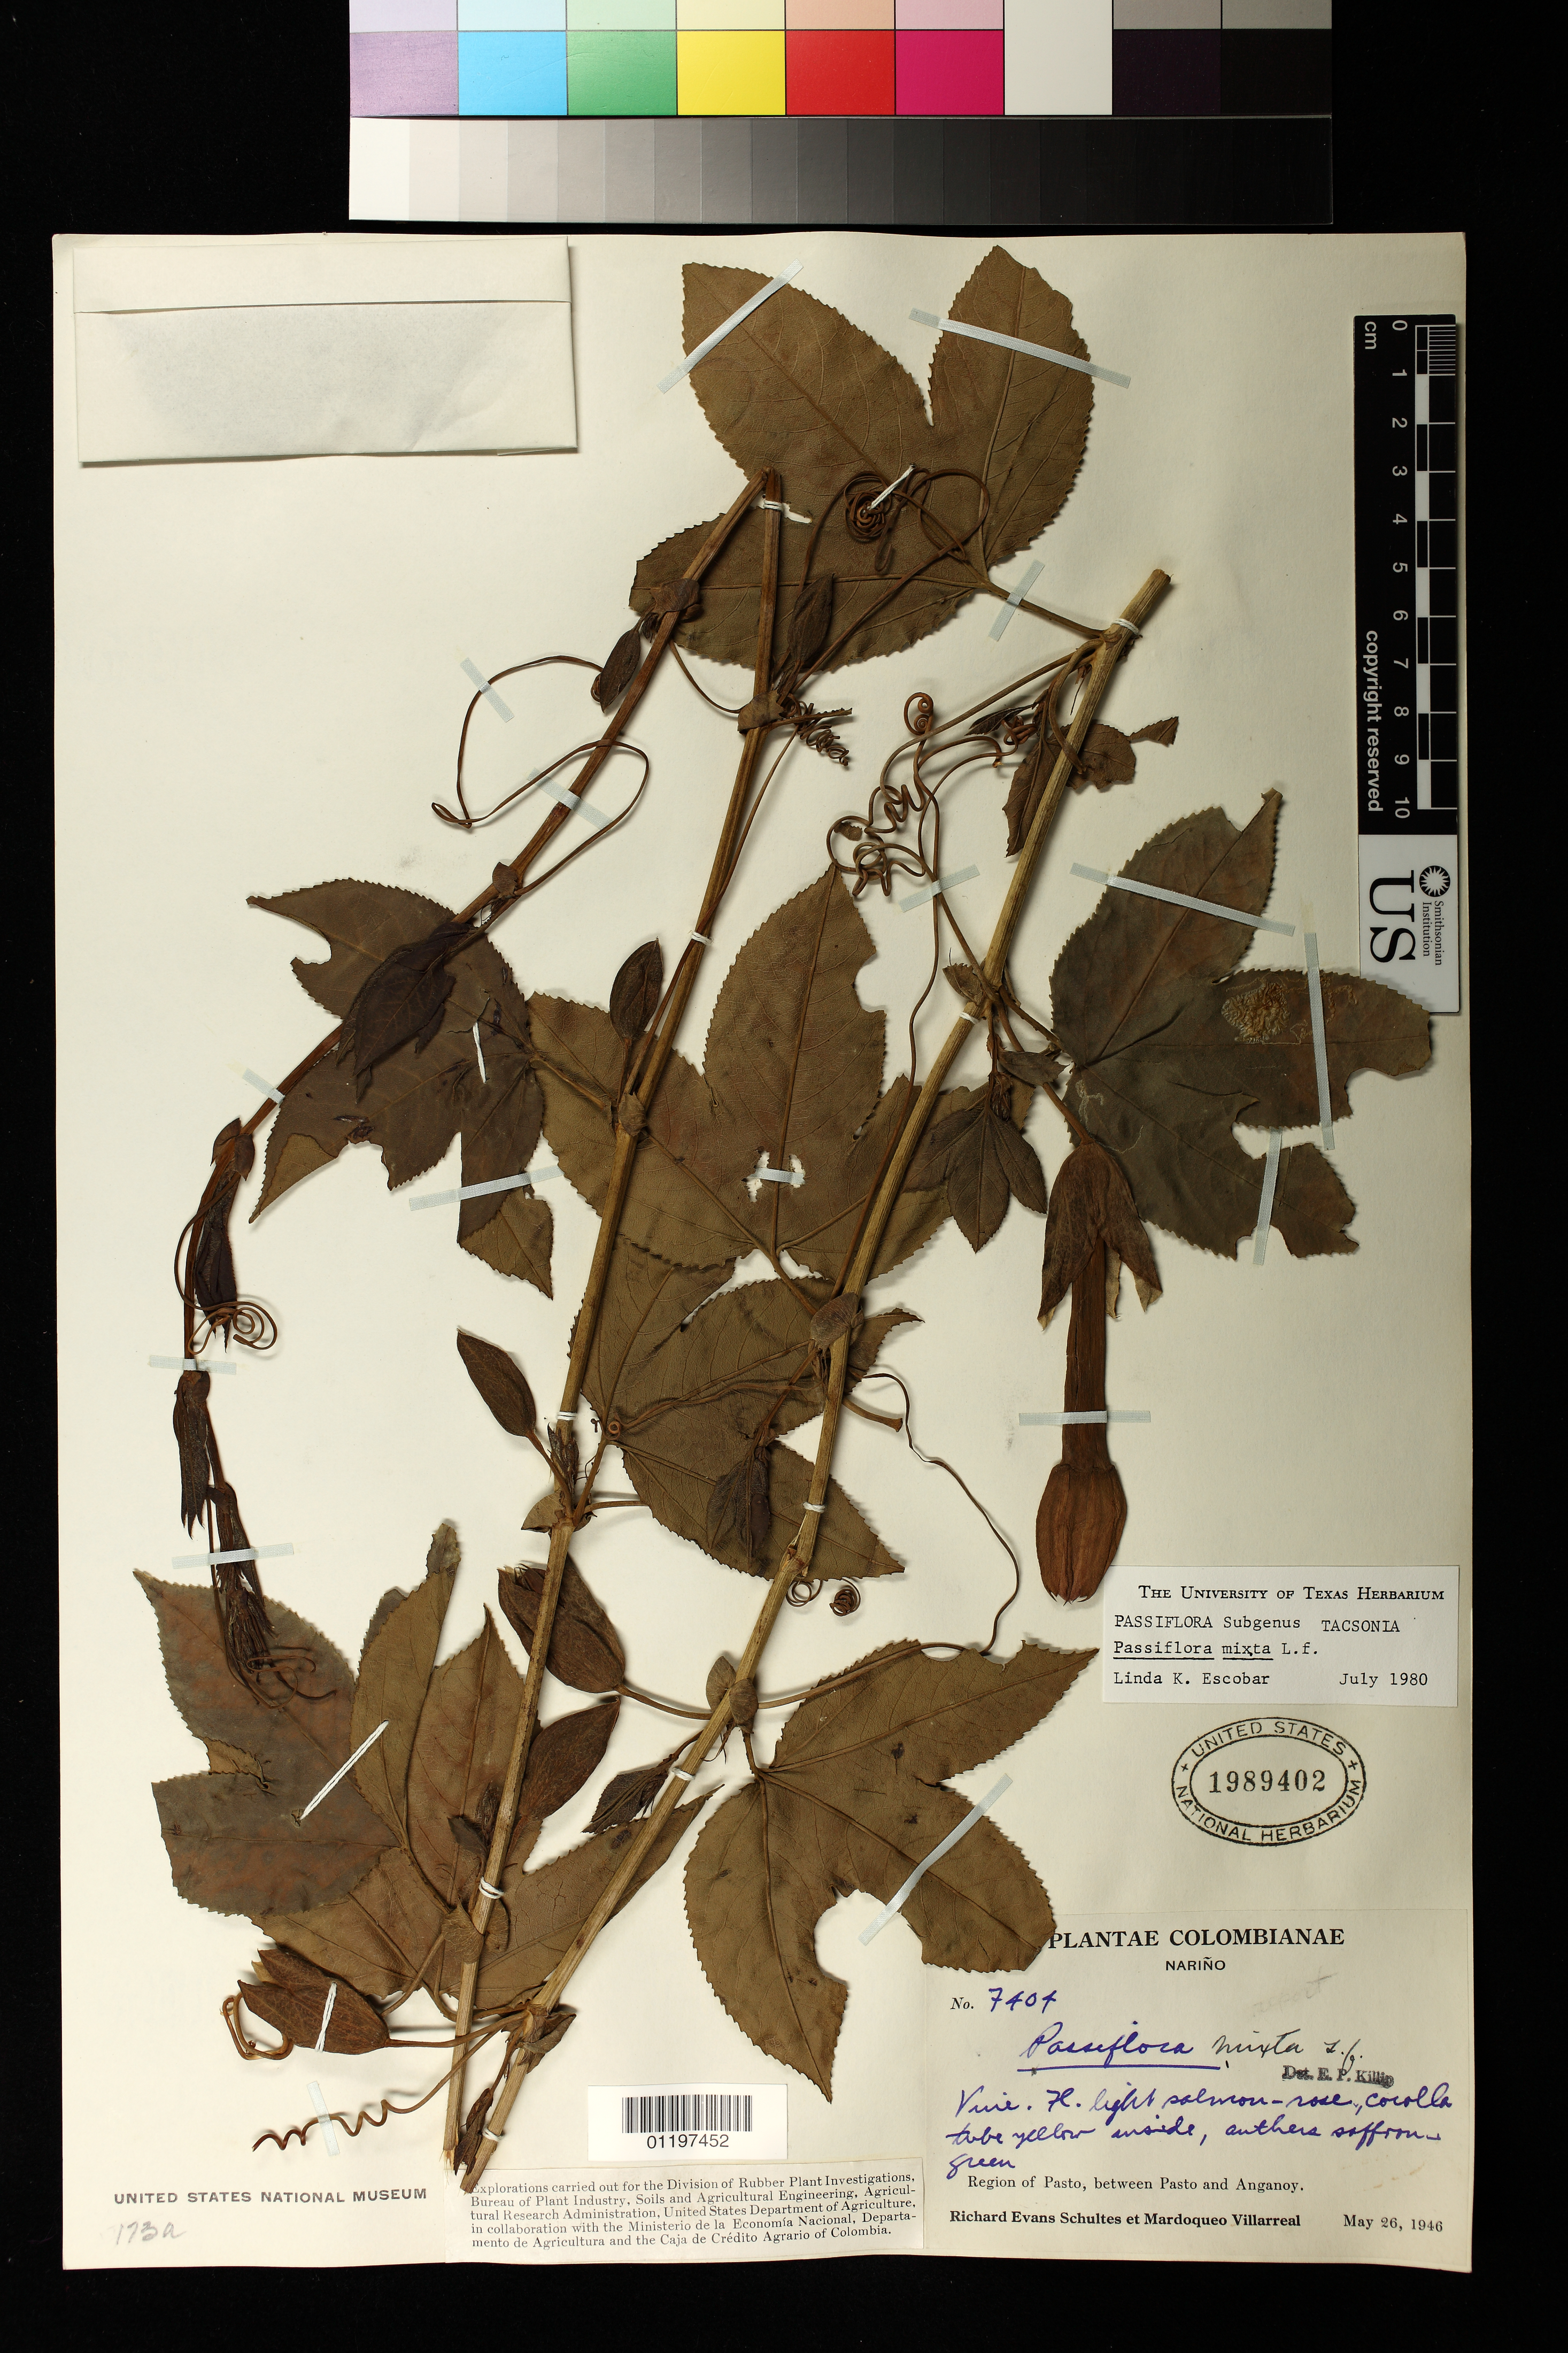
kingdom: Plantae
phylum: Tracheophyta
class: Magnoliopsida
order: Malpighiales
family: Passifloraceae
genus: Passiflora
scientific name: Passiflora mixta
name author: L. f.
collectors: R. E. Schultes & M. Villarreal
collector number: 7404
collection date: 1946-05-26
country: Colombia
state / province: Nariño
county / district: Pasto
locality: between Pasto and Anganoy.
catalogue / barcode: US 1989402